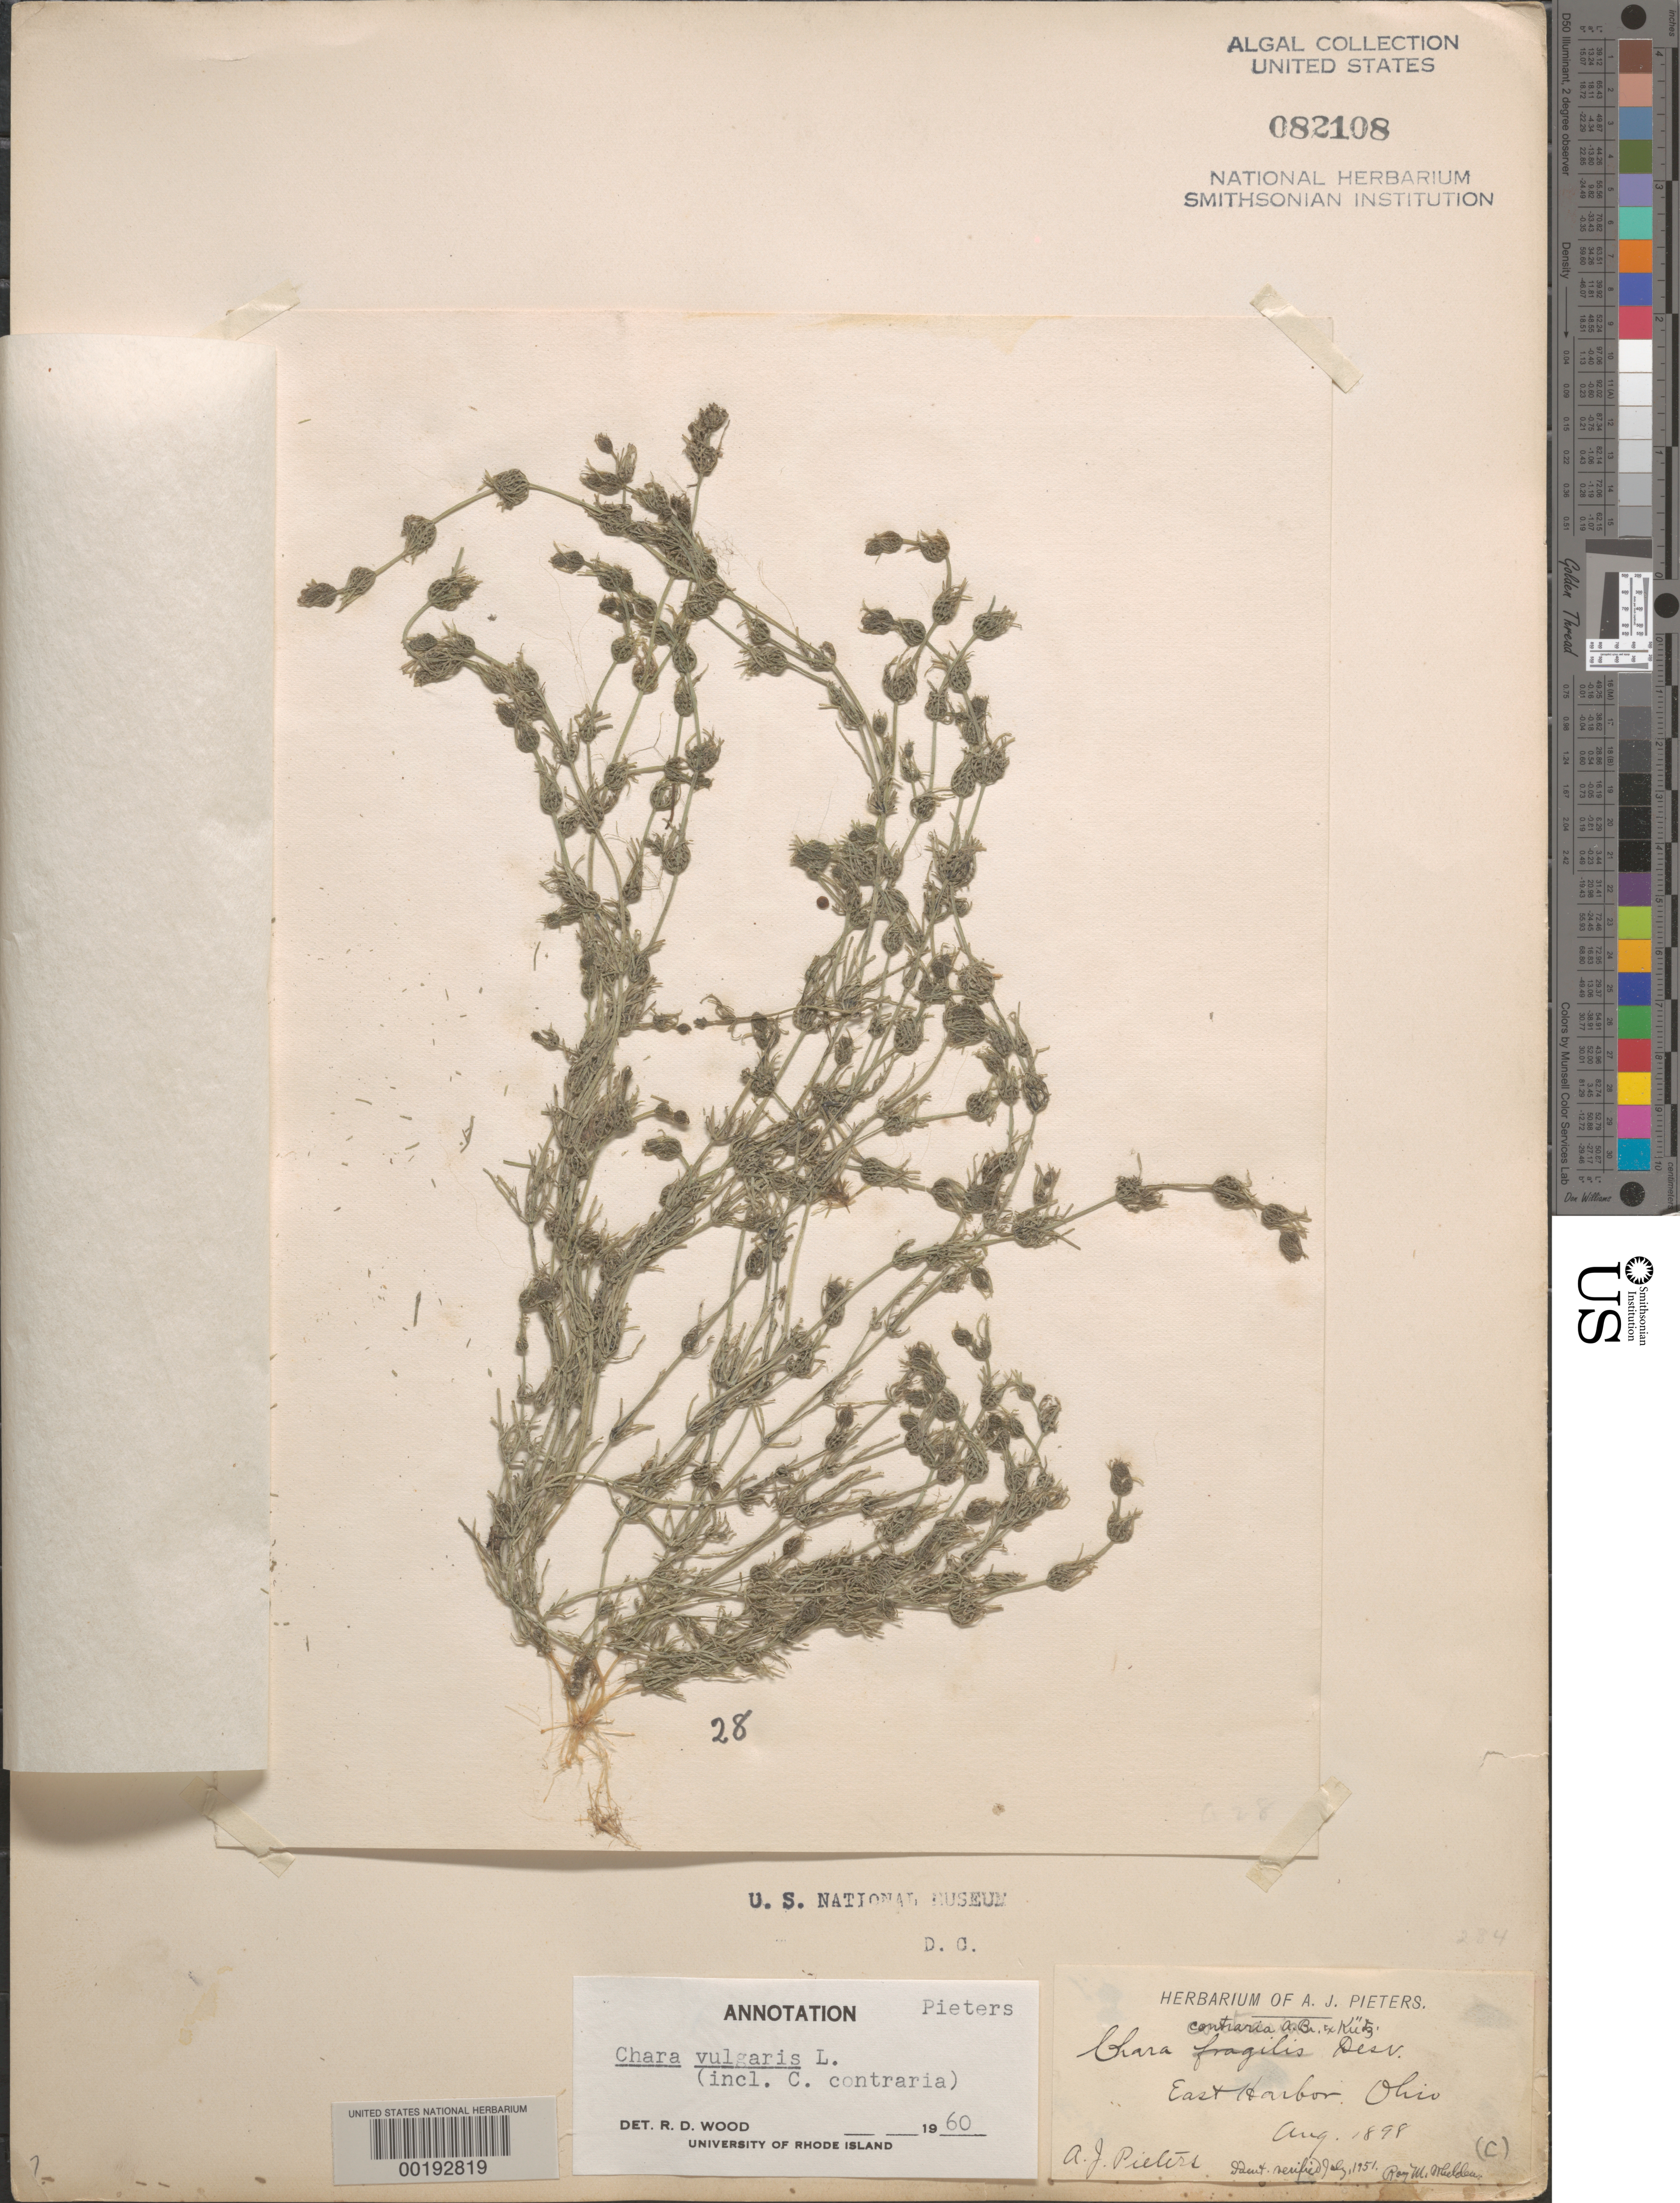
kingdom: Plantae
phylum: Charophyta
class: Charophyceae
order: Charales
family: Characeae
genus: Chara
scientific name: Chara vulgaris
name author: L.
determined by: Wood, R. D.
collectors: A. Pieters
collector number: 28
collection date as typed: Aug 1898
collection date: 1898-08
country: United States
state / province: Ohio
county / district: Ottawa County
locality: East Harbor, East Harbor State Park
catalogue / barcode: US 82108